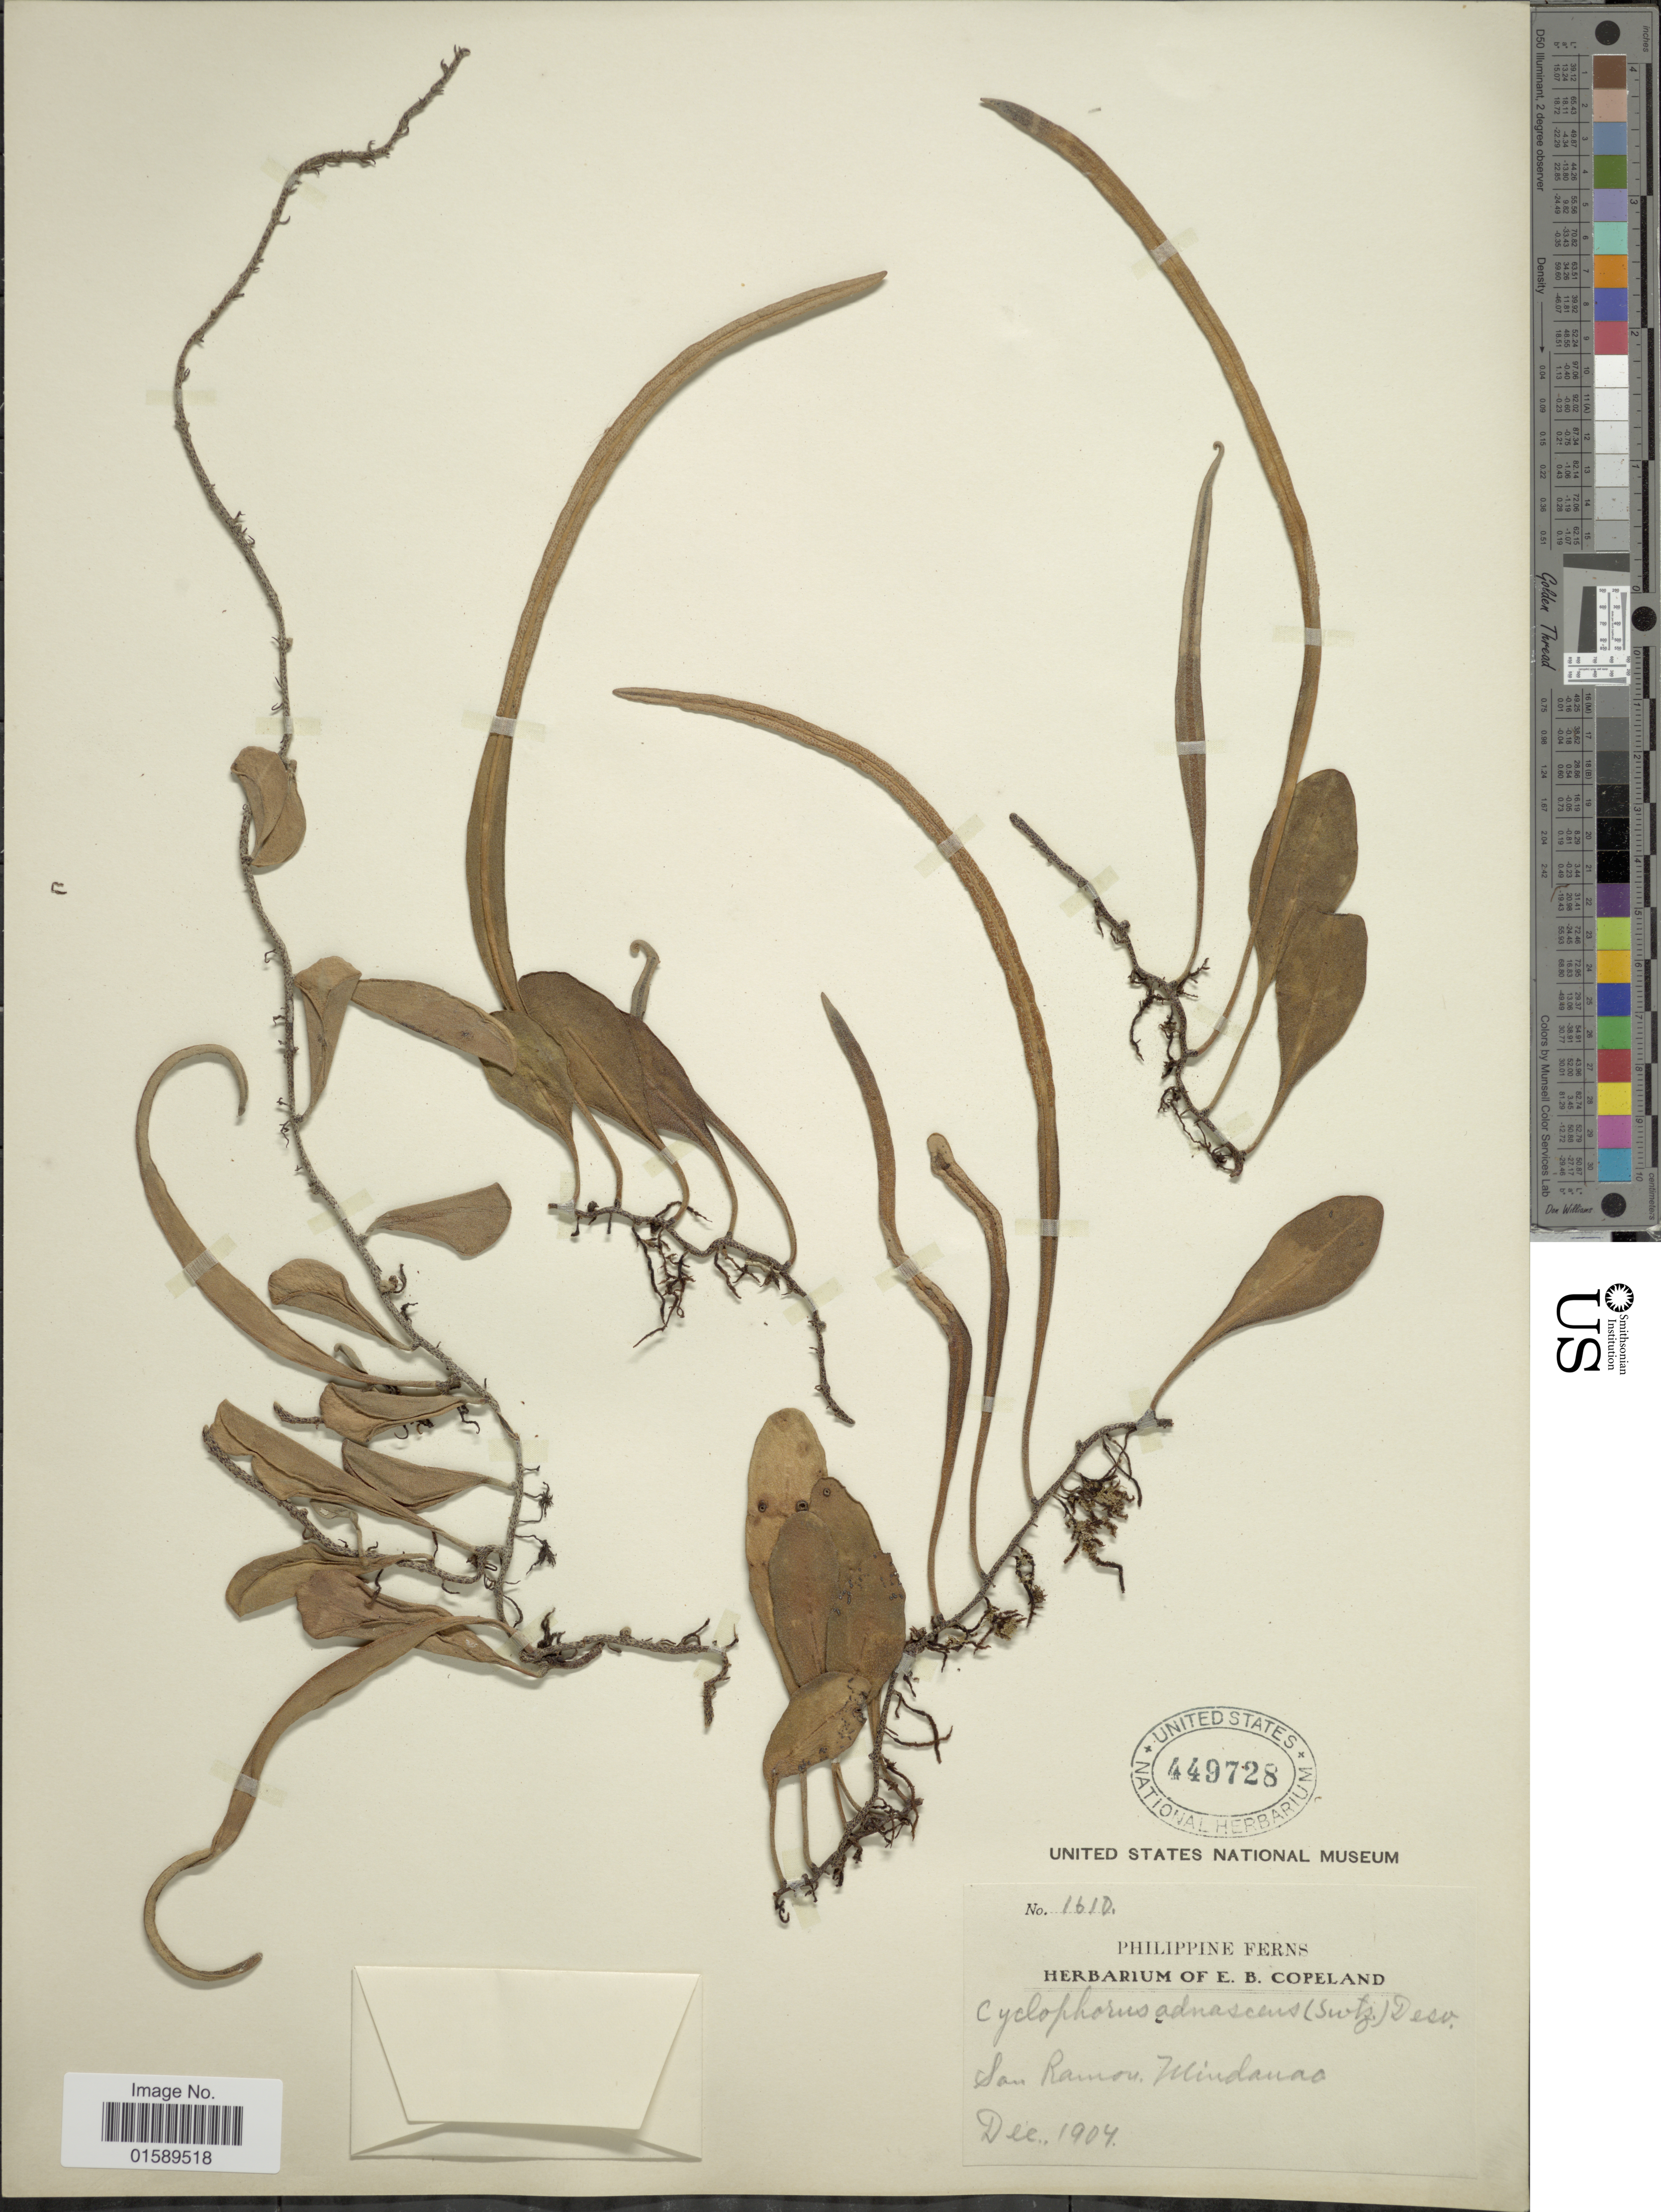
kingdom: Plantae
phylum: Tracheophyta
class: Polypodiopsida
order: Polypodiales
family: Polypodiaceae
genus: Pyrrosia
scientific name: Pyrrosia lanceolata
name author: (L.) Farw.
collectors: ex herb. E. B. Copeland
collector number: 1610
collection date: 1904-12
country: Philippines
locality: San Ramon, Mindanao.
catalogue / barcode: US 449728